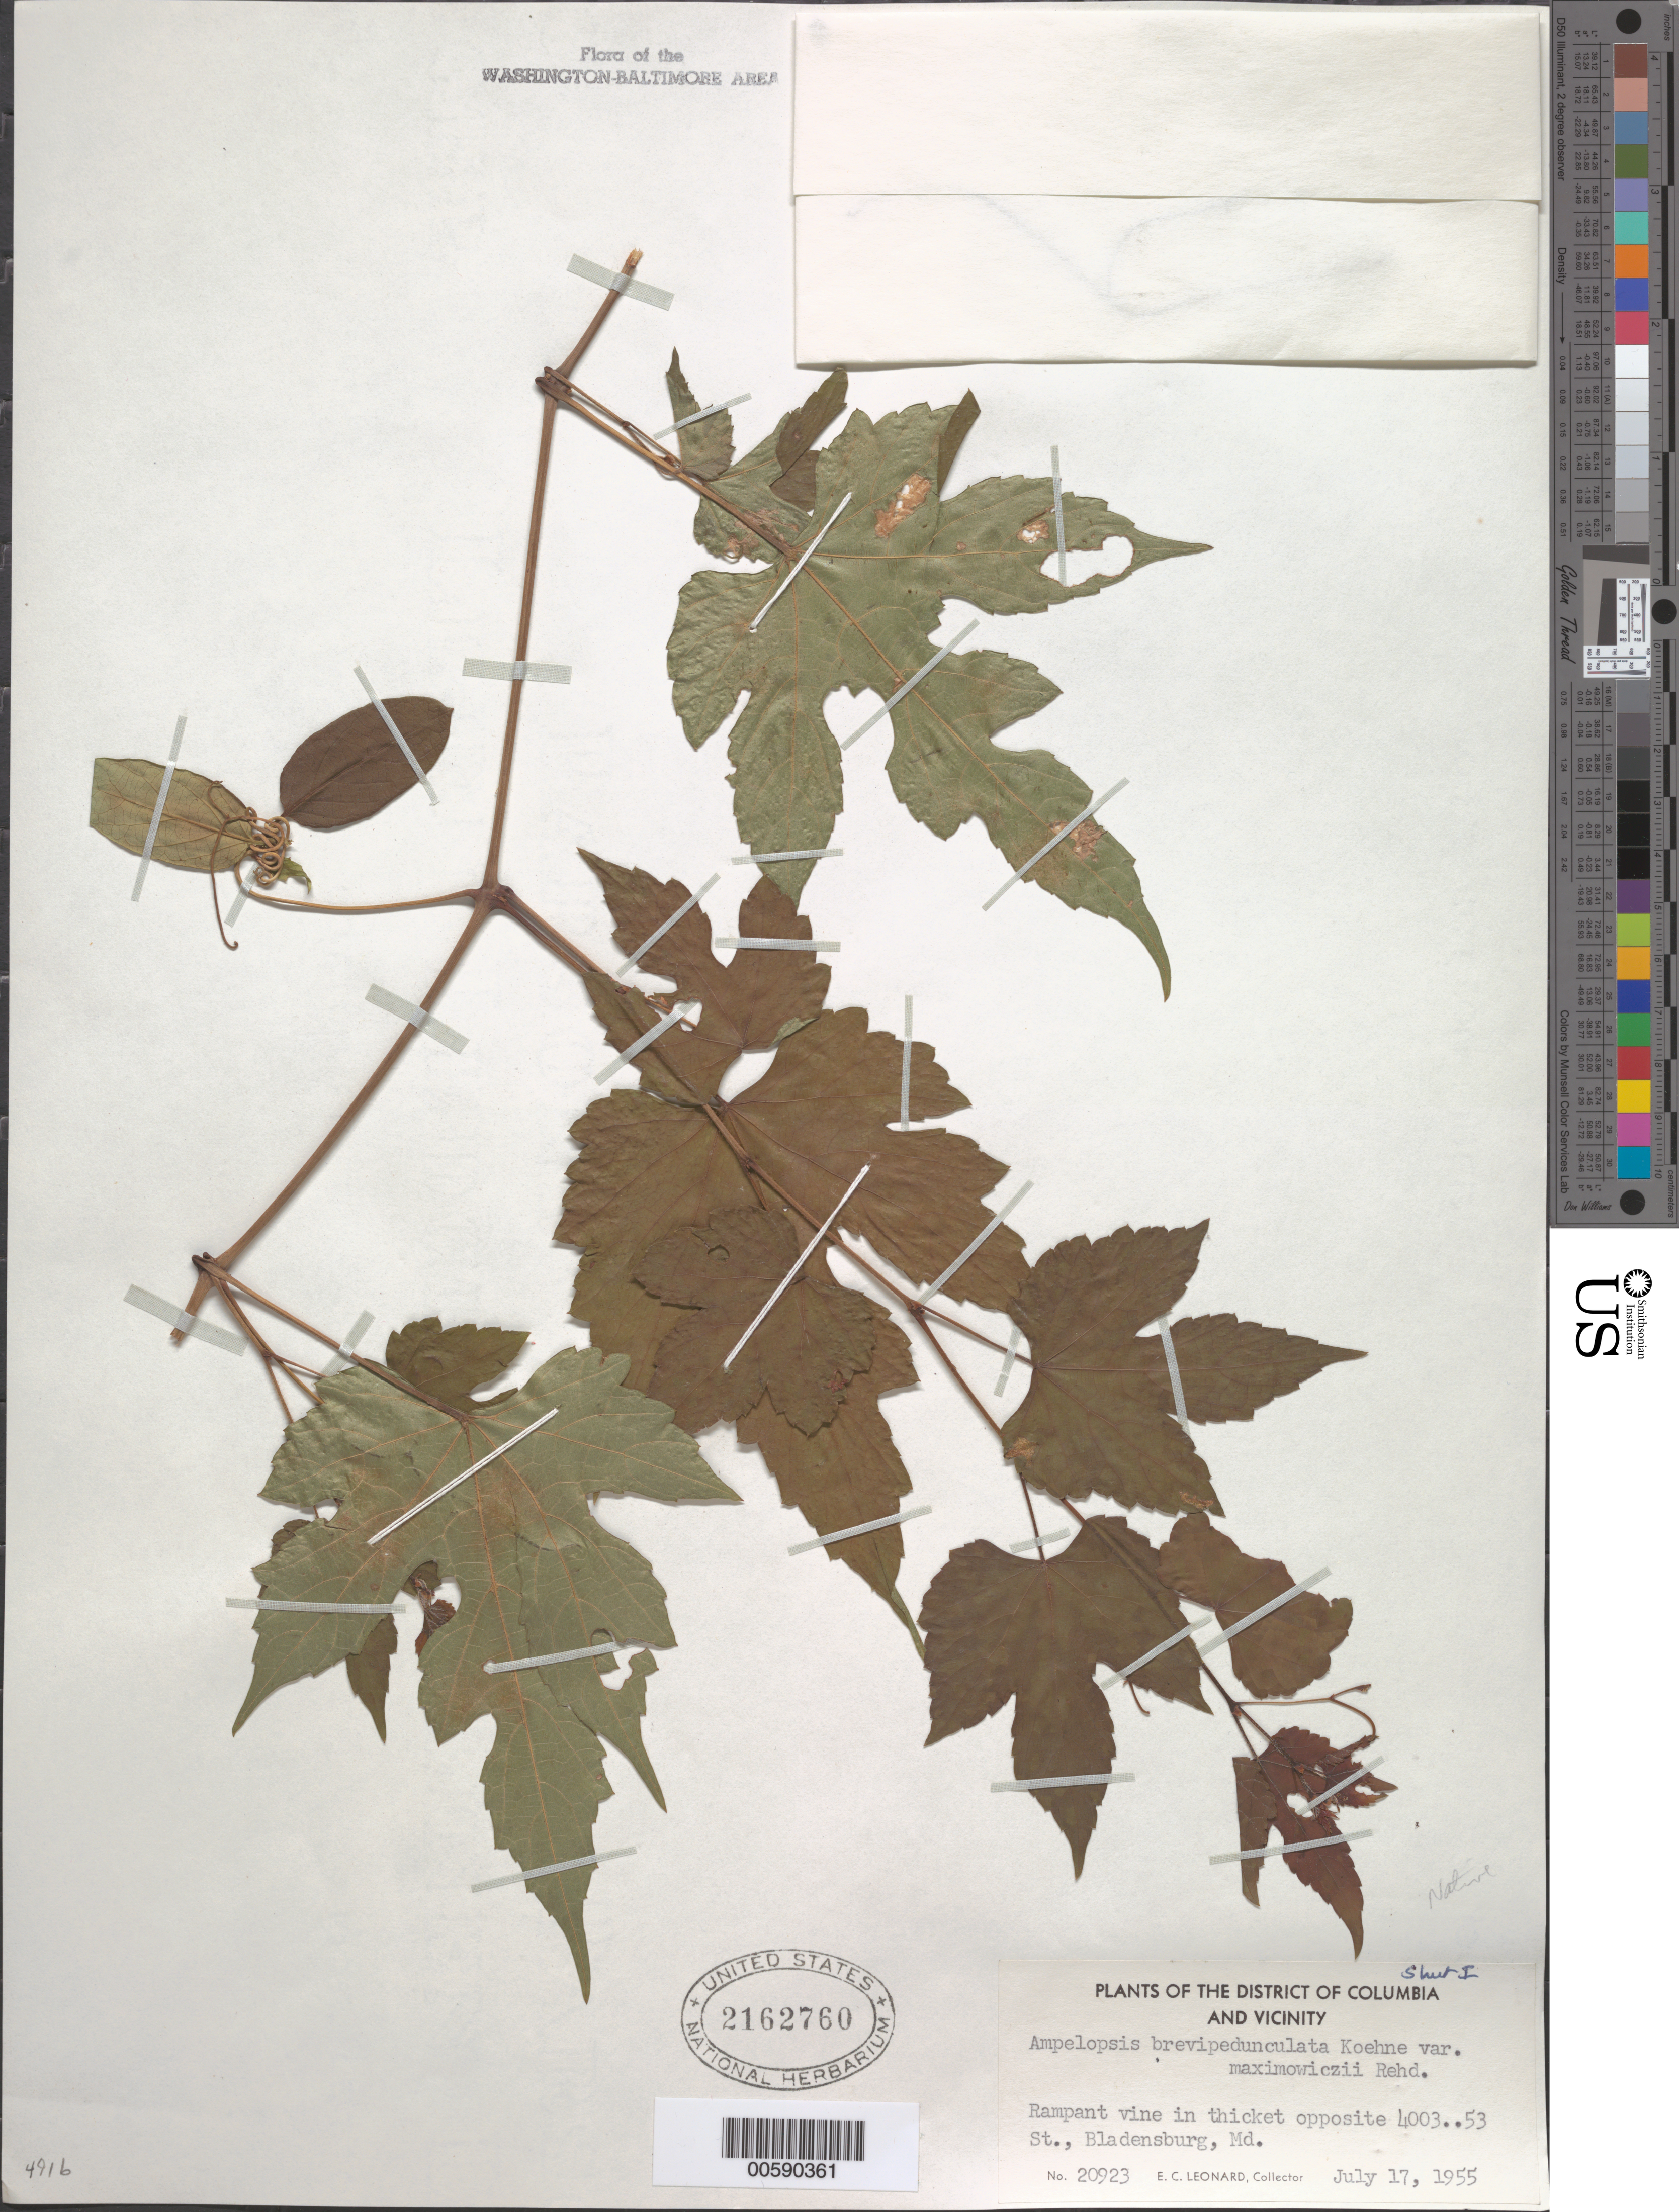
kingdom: Plantae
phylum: Tracheophyta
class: Magnoliopsida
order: Vitales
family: Vitaceae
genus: Ampelopsis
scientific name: Ampelopsis brevipedunculata var. maximowiczii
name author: (Regel) Rehder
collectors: E. C. Leonard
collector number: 20923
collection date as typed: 17 Jul 1955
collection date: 1955-07-17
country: United States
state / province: Maryland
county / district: Prince George's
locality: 4003 53rd St. Bladensburg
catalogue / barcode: US 2162760